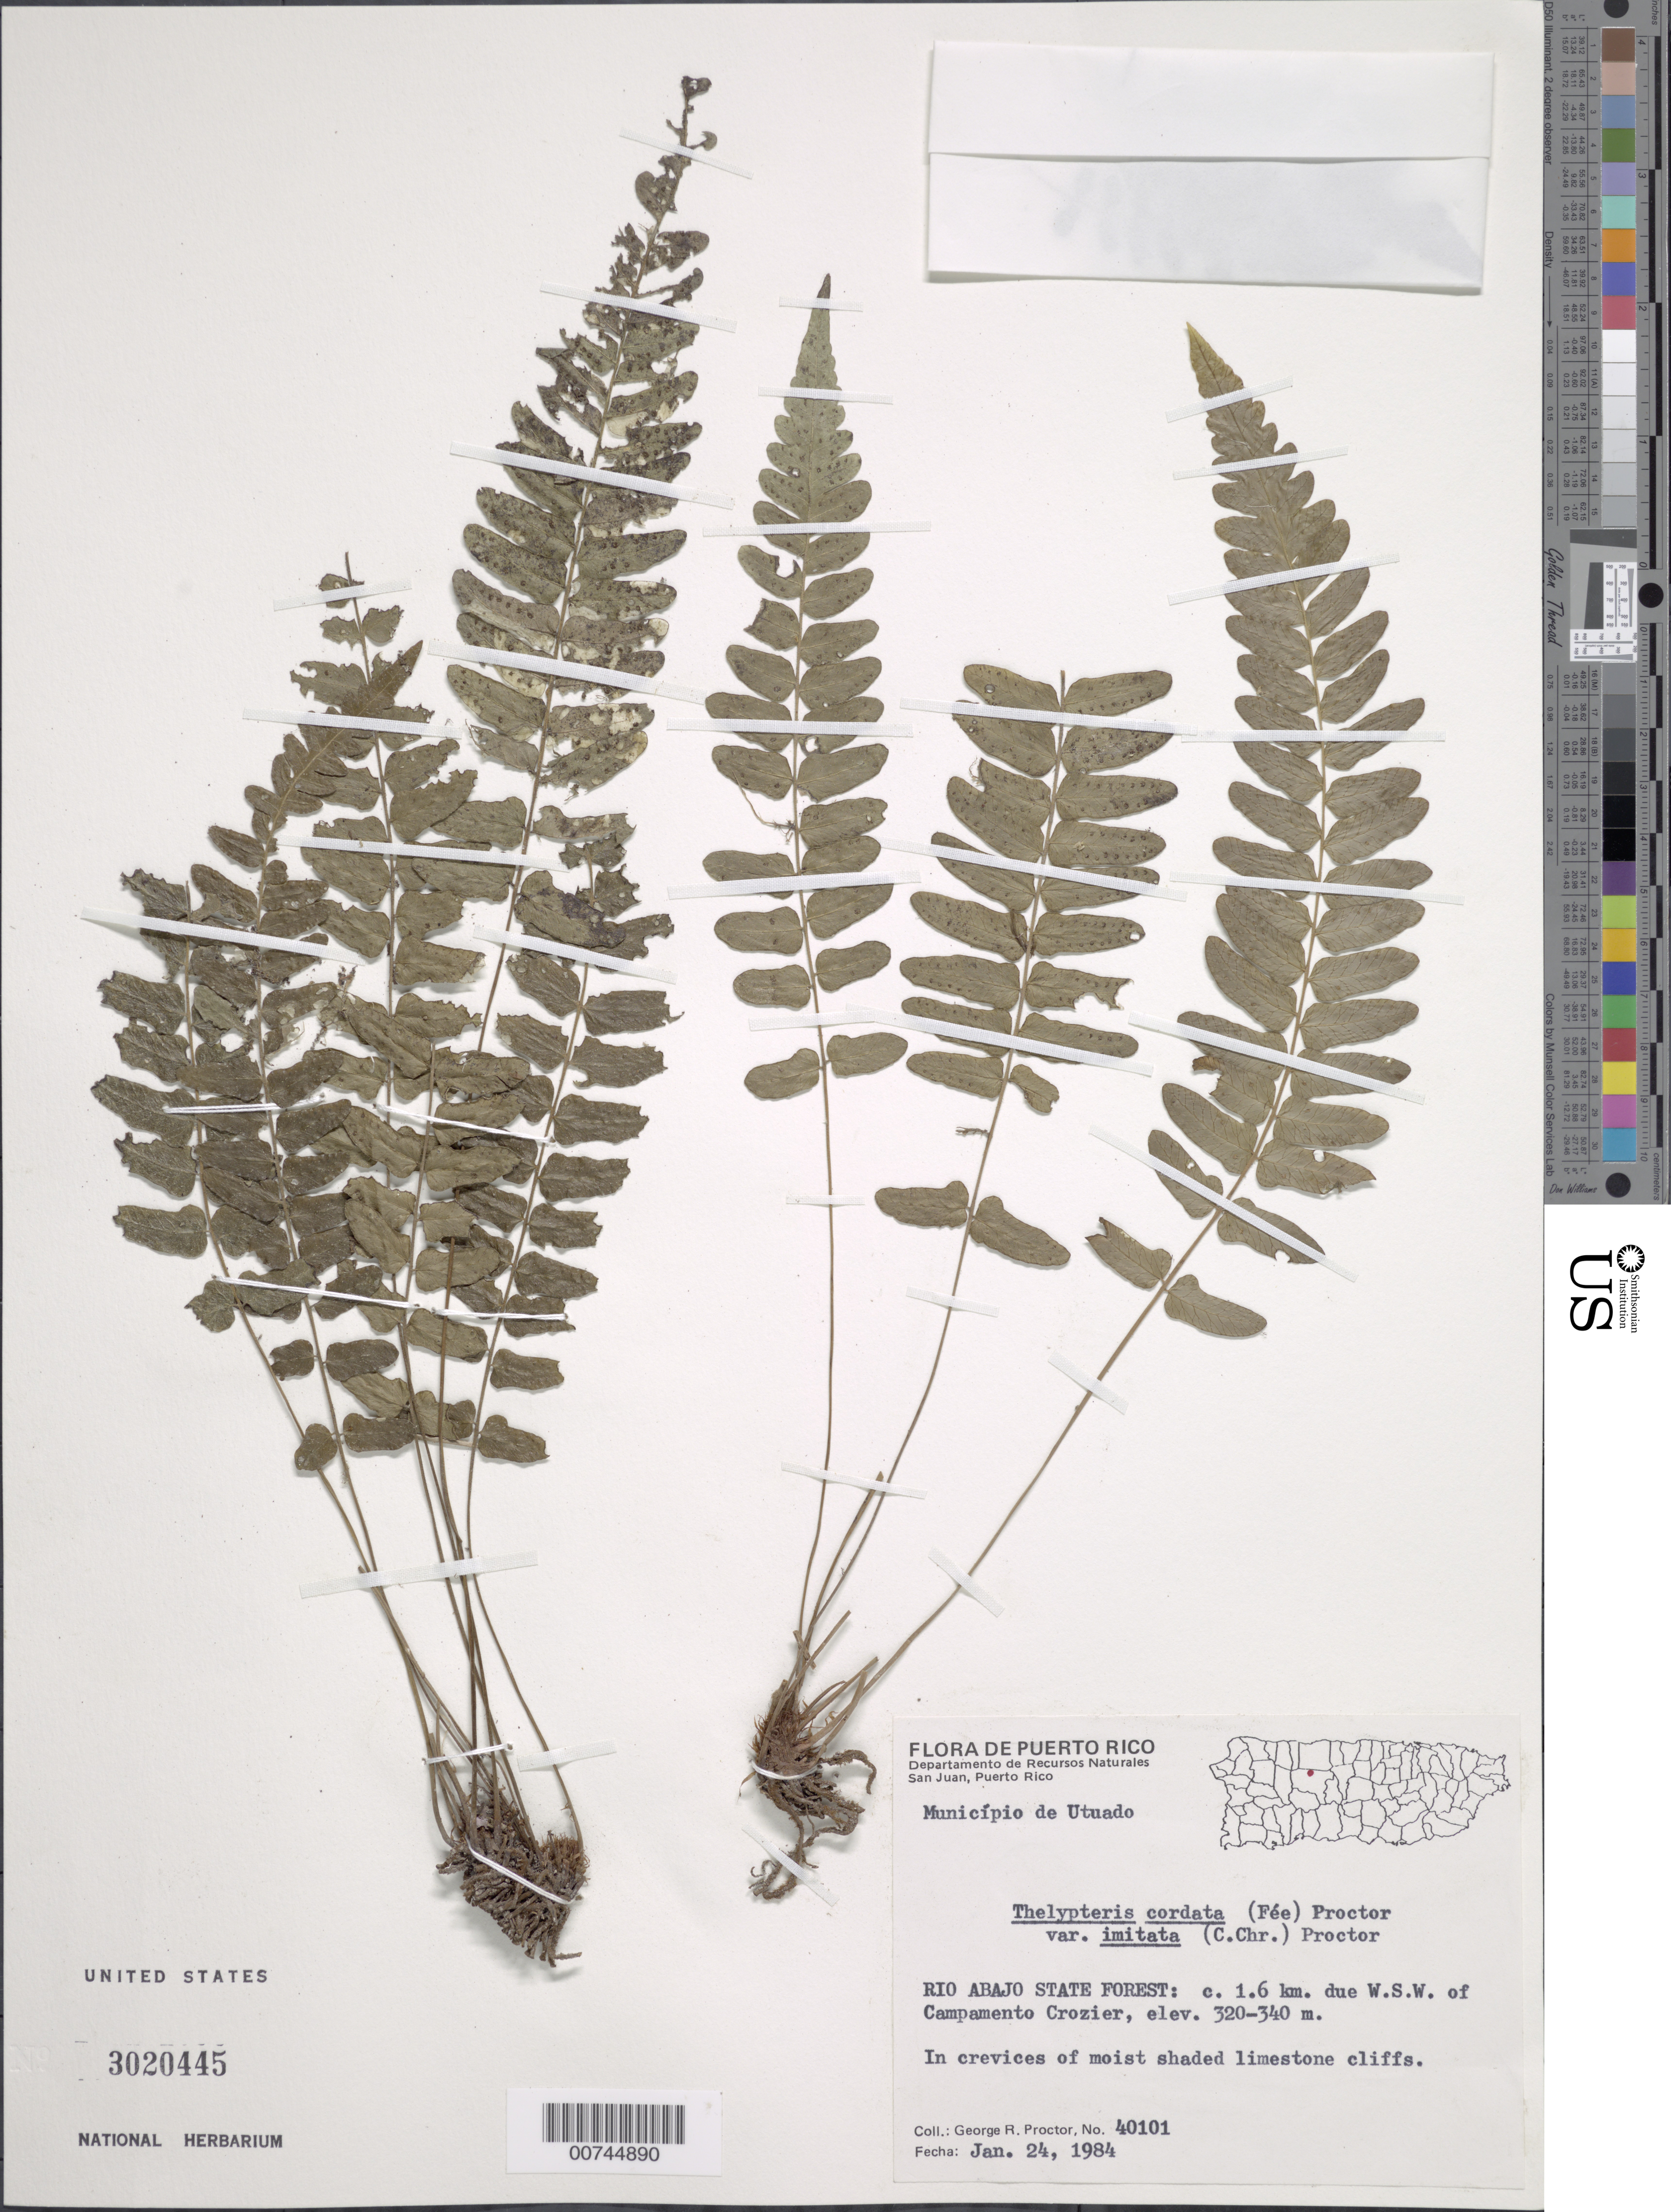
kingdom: Plantae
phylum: Tracheophyta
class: Polypodiopsida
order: Polypodiales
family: Thelypteridaceae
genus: Goniopteris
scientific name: Goniopteris cordata (Fée) comb. nov., ined 2015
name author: (Fée)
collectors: G. R. Proctor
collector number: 40101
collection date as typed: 24 Jan 1984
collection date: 1984-01-24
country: Puerto Rico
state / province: Utuado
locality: Rio Abajo State Forest: c. 1.6 km due WSW of Campamento Crozier. Municipio de Utuado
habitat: In crevices of moist shaded limestone cliffs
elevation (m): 320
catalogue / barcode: US 3020445